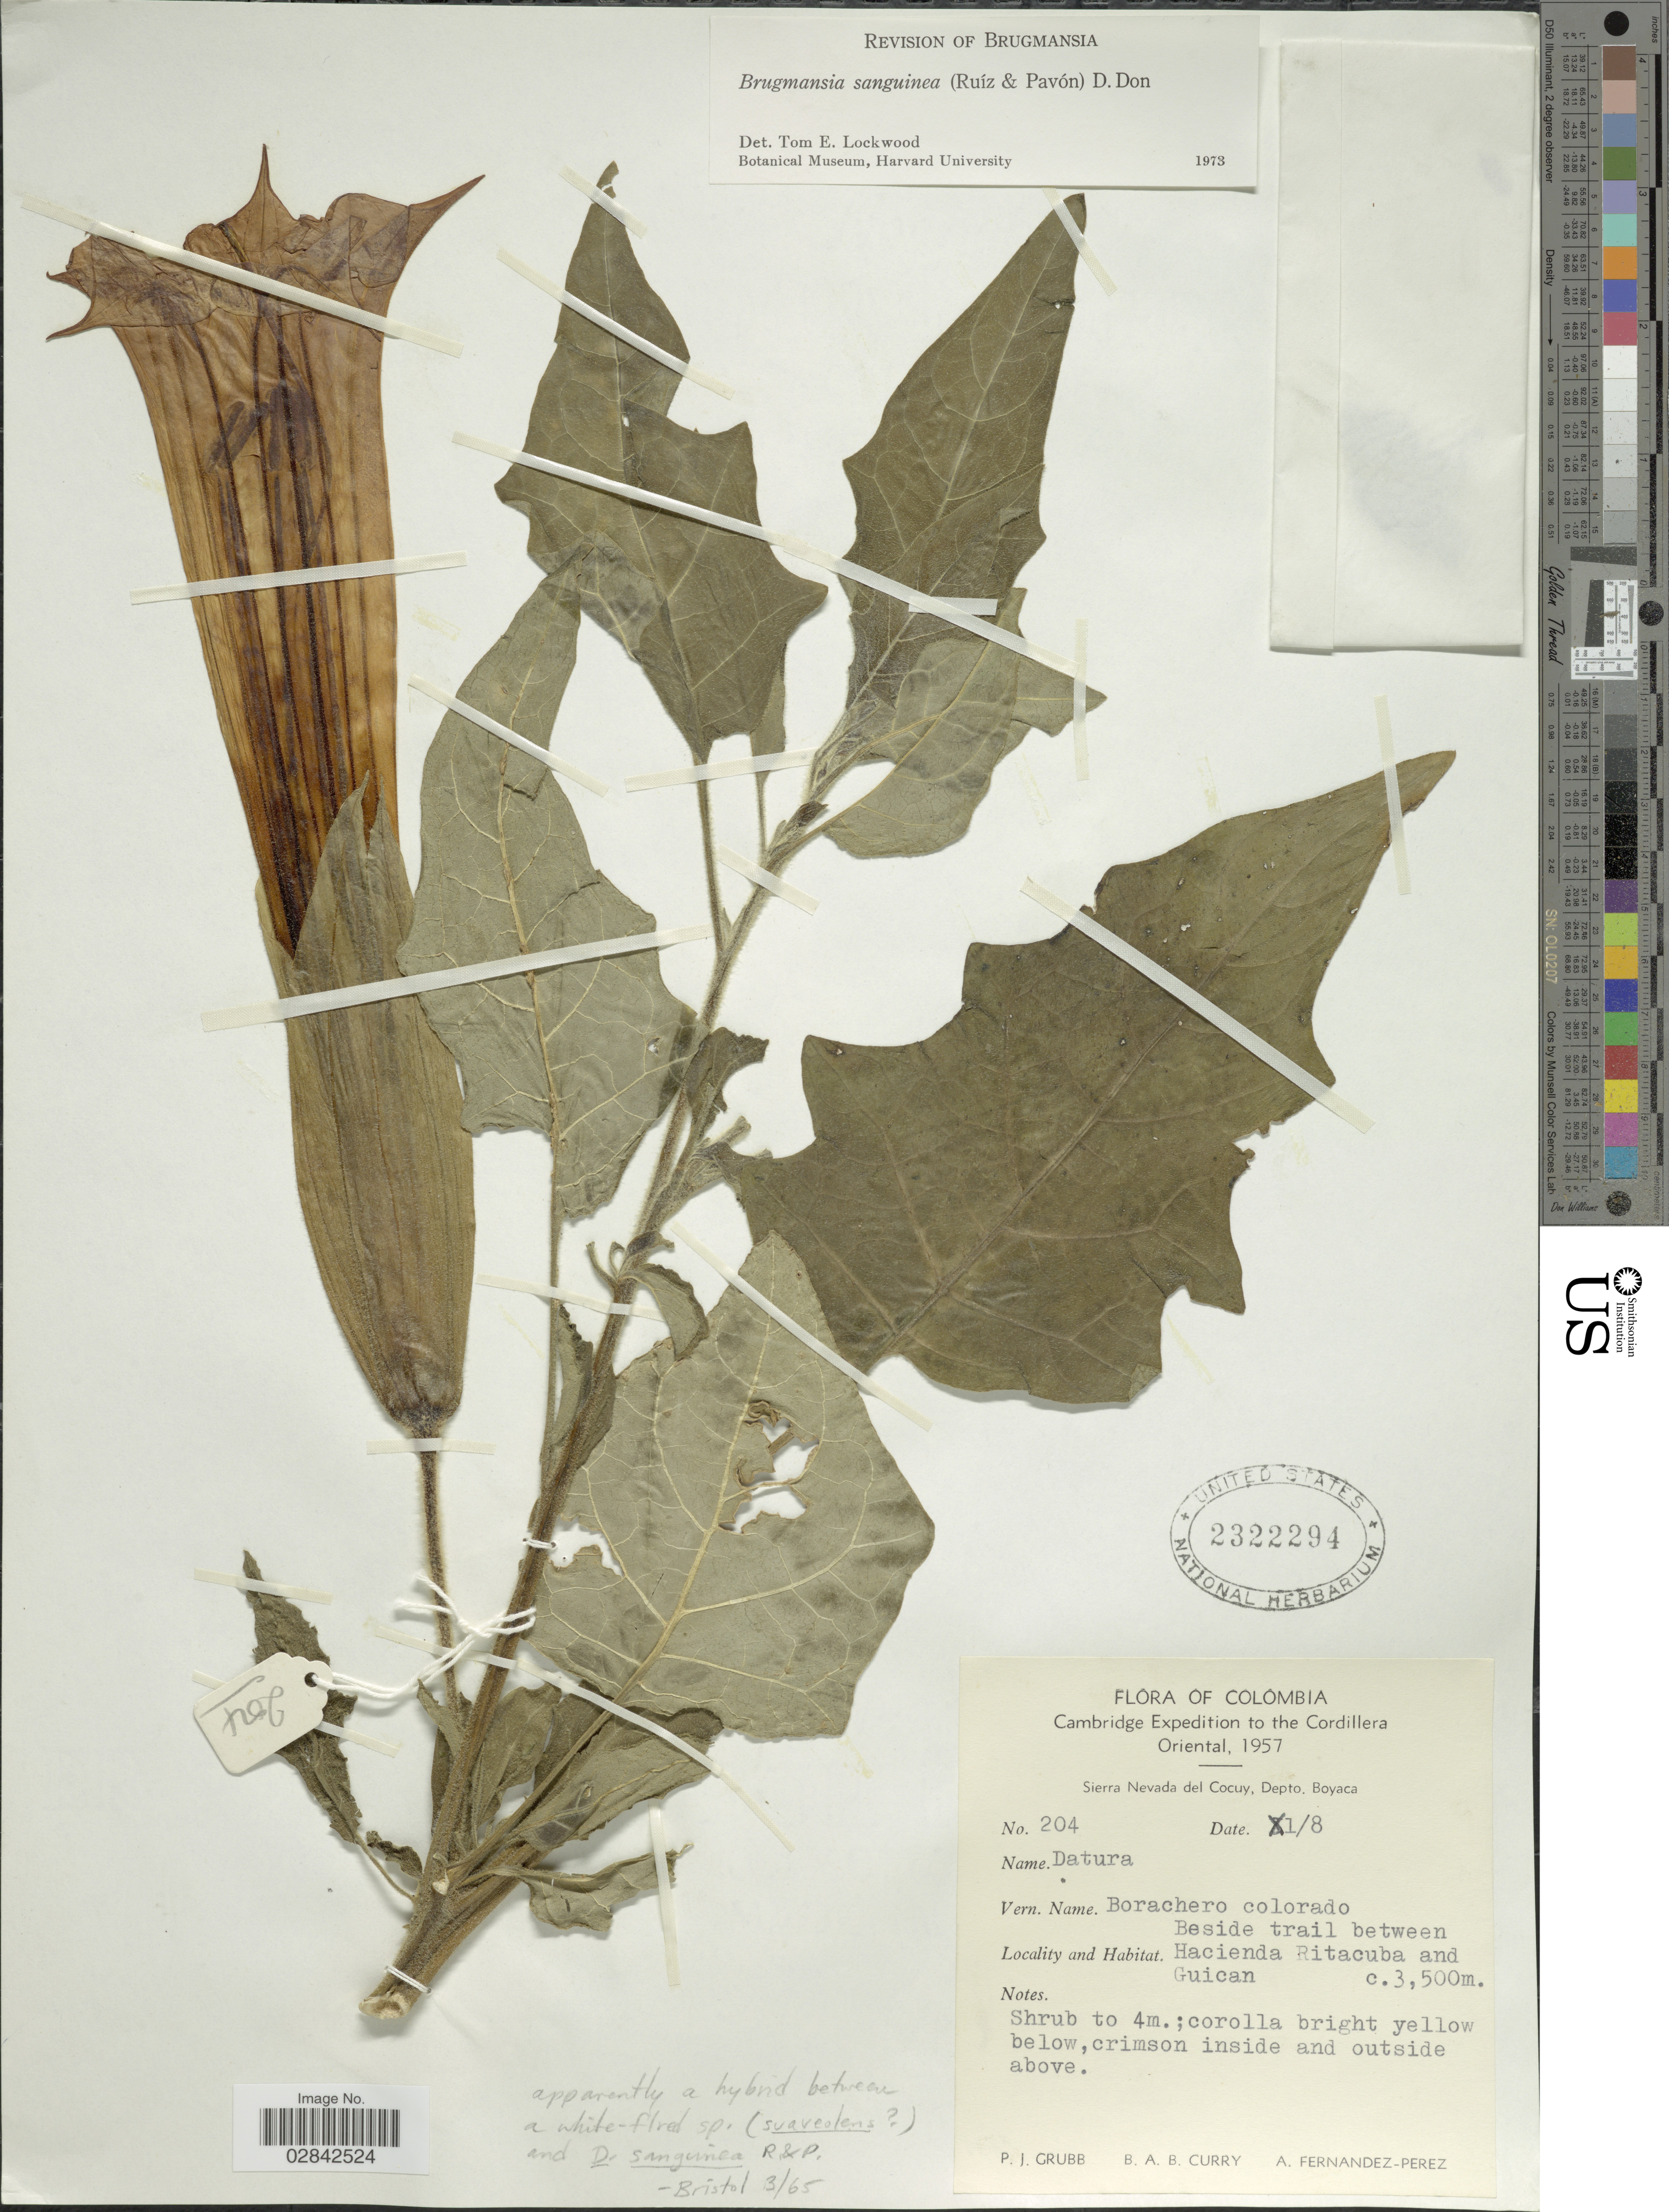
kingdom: Plantae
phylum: Tracheophyta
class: Magnoliopsida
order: Solanales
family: Solanaceae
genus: Brugmansia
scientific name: Brugmansia sanguinea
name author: (Ruiz & Pav.) D. Don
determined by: Lockwood, T. E.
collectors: P. J. Grubb, B. A. B. Curry & A. Fernández-Pérez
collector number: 204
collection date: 1957-11-08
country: Colombia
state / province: Boyacá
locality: Cordillera Oriental, Sierra Nevada del Cocuy, Depto. Boyaca, Hacienda Ritacuba and Guican.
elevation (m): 3500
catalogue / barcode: US 2322294